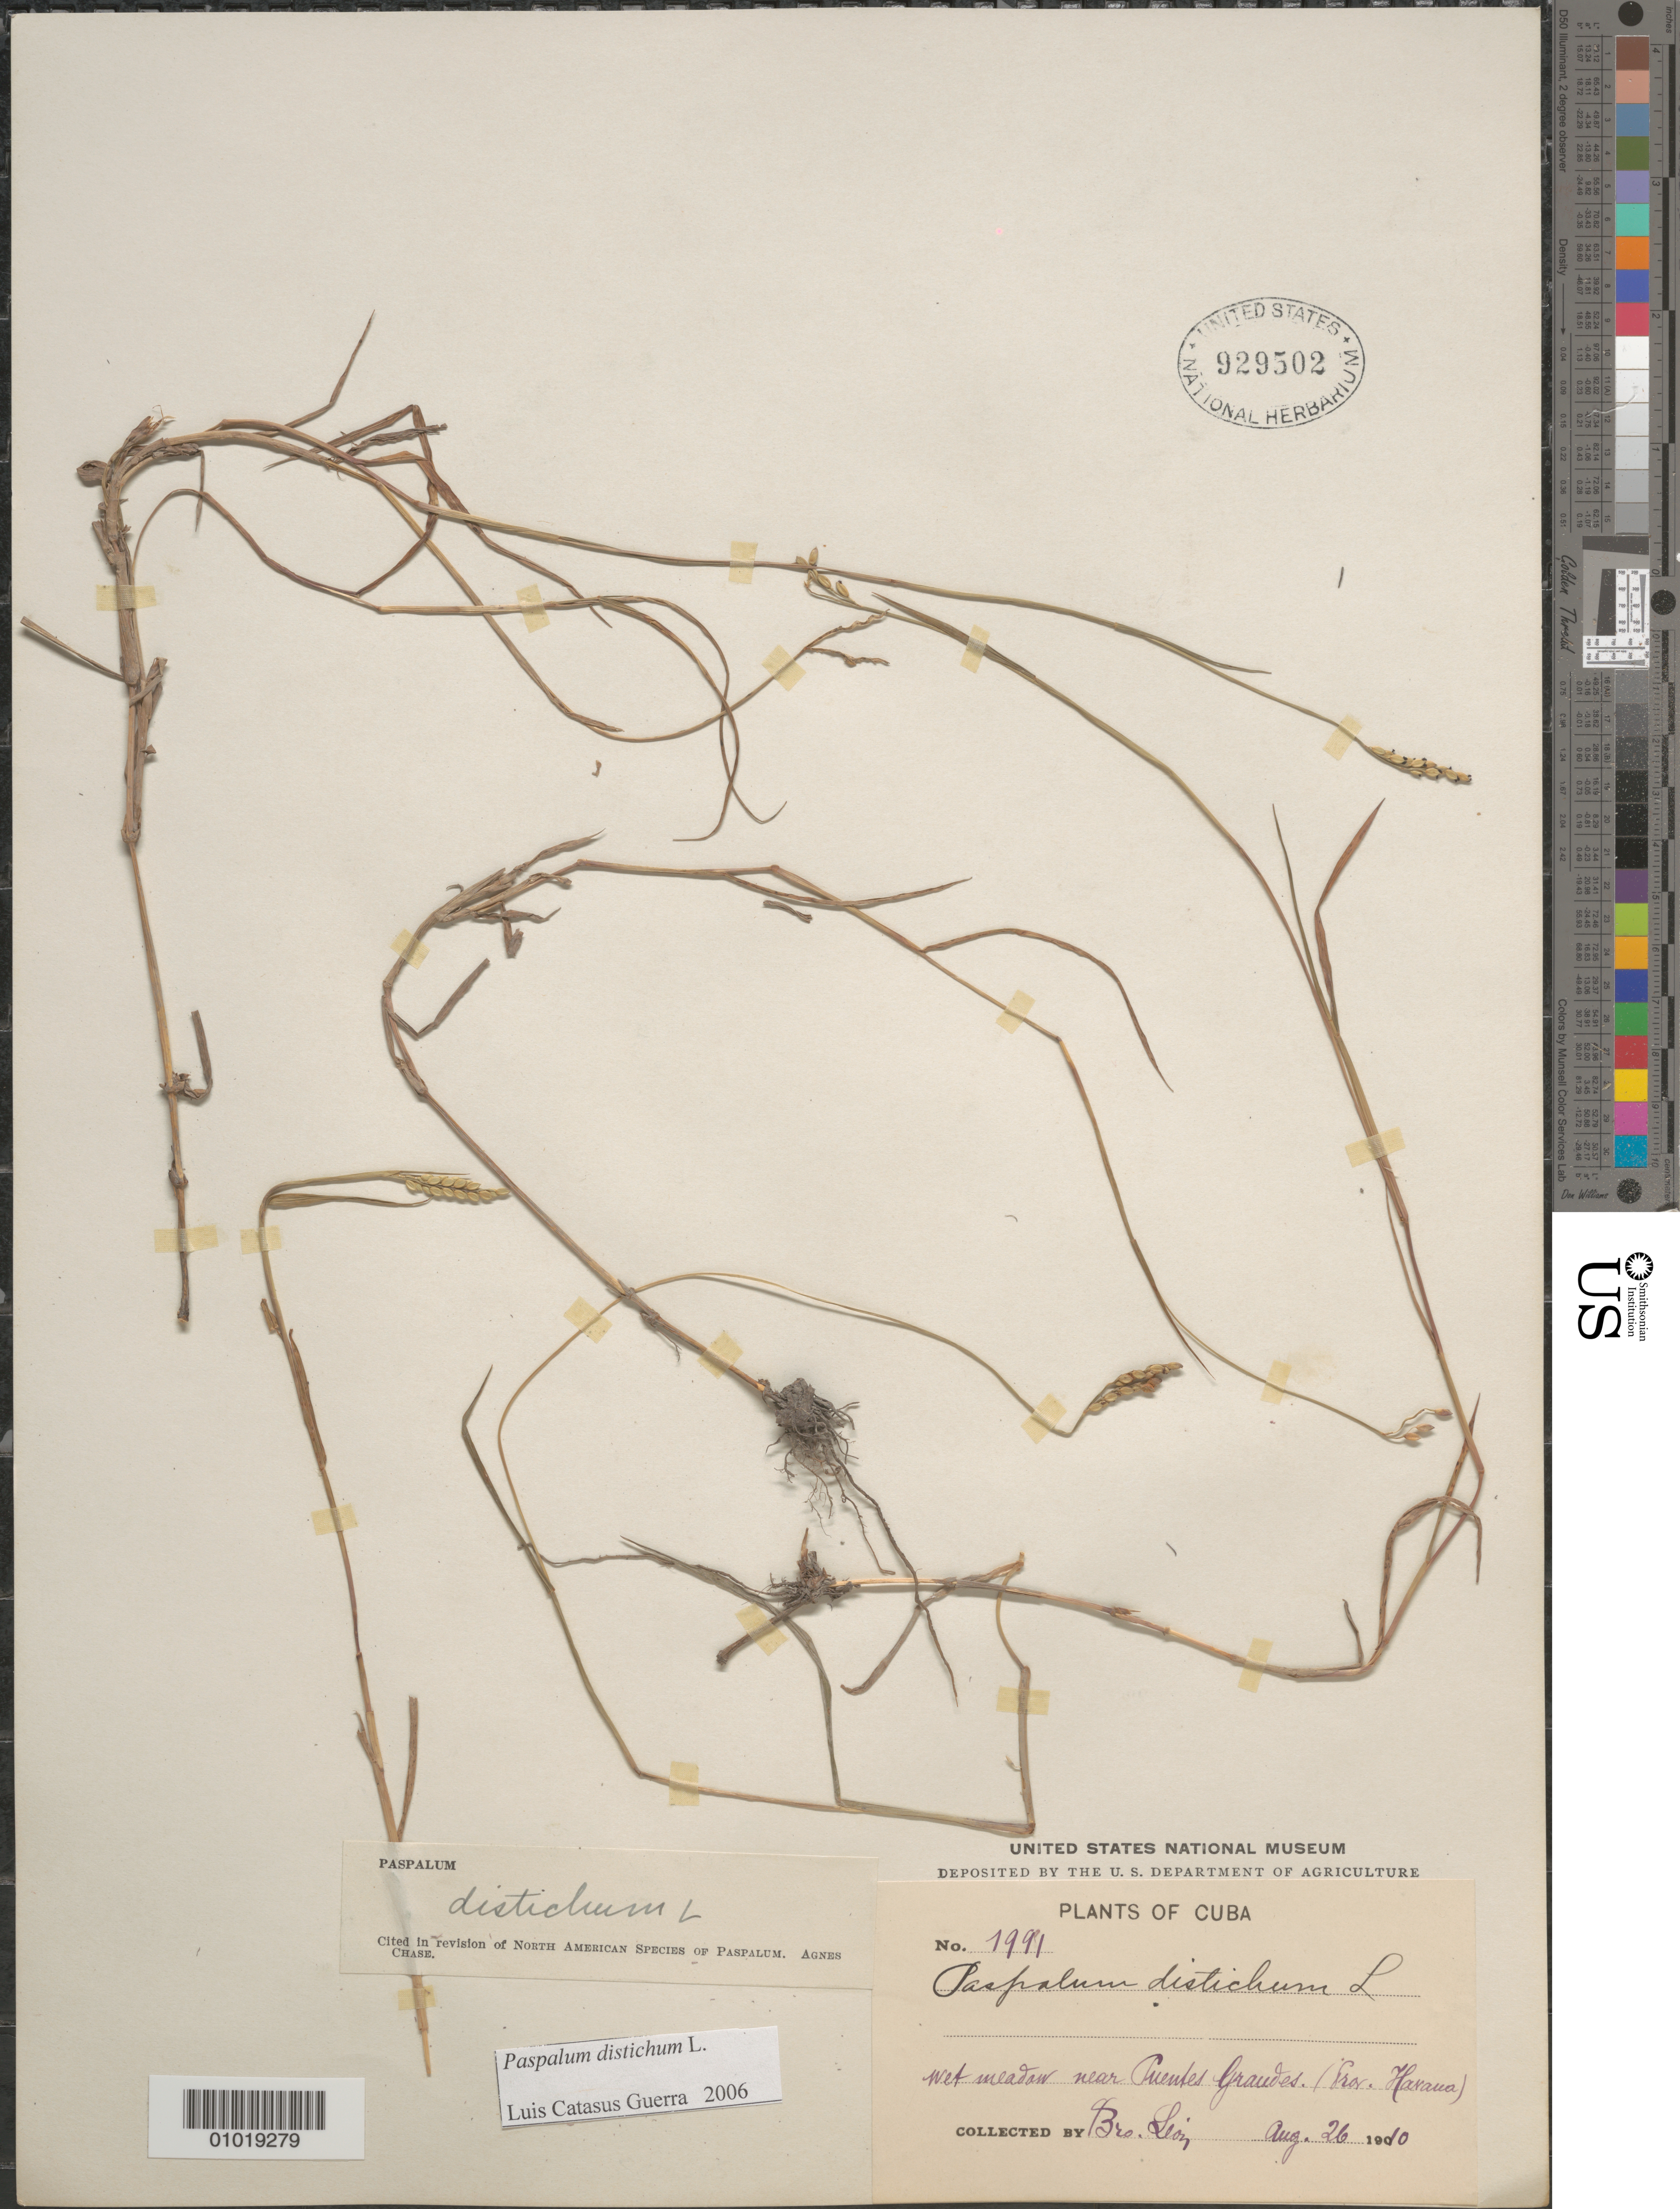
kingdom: Plantae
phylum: Tracheophyta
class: Liliopsida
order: Poales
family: Poaceae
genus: Paspalum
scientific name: Paspalum distichum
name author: L.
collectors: Bro. León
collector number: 1991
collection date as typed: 26 Aug 1910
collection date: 1910-08-26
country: Cuba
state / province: La Habana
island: Cuba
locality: Near Puentes Grandes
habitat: wet meadow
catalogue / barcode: US 929502